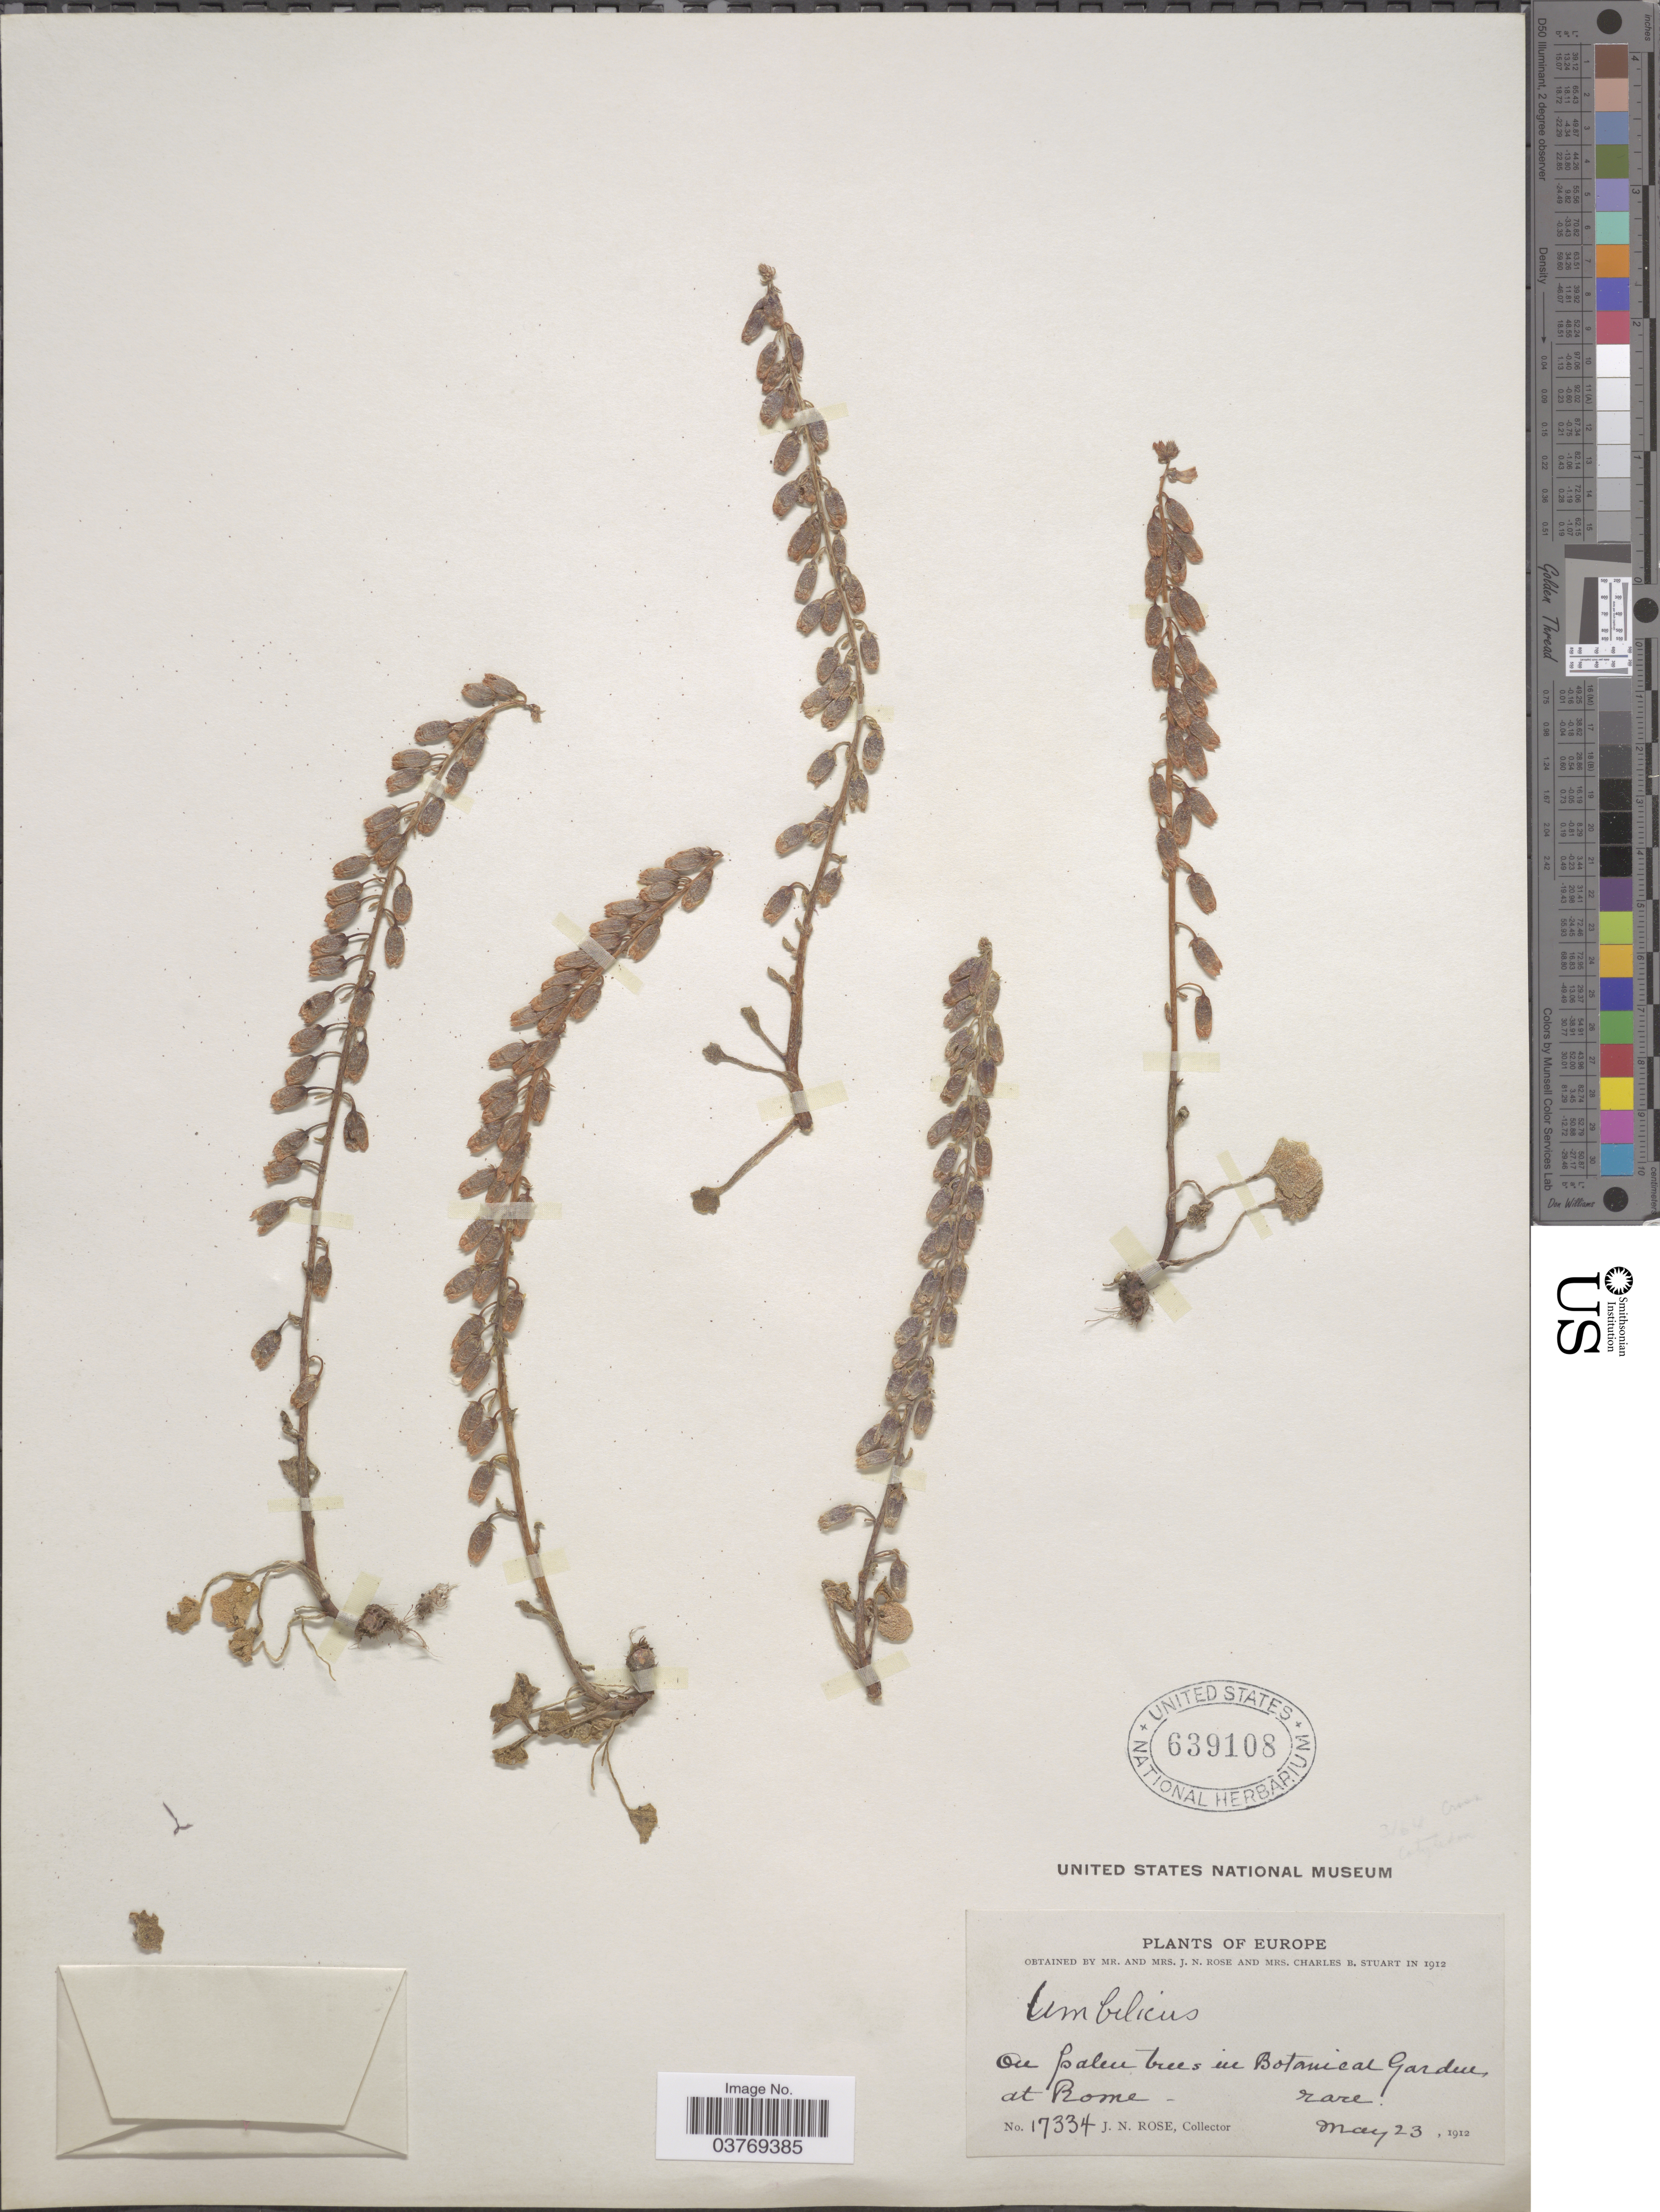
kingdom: Plantae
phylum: Tracheophyta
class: Magnoliopsida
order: Saxifragales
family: Crassulaceae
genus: Cotyledon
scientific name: Cotyledon sp.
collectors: J. N. Rose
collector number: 17334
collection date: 1912-05-23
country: Italy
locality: Europe. On palm trees in Botanical Garden, at Rome.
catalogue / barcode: US 639108